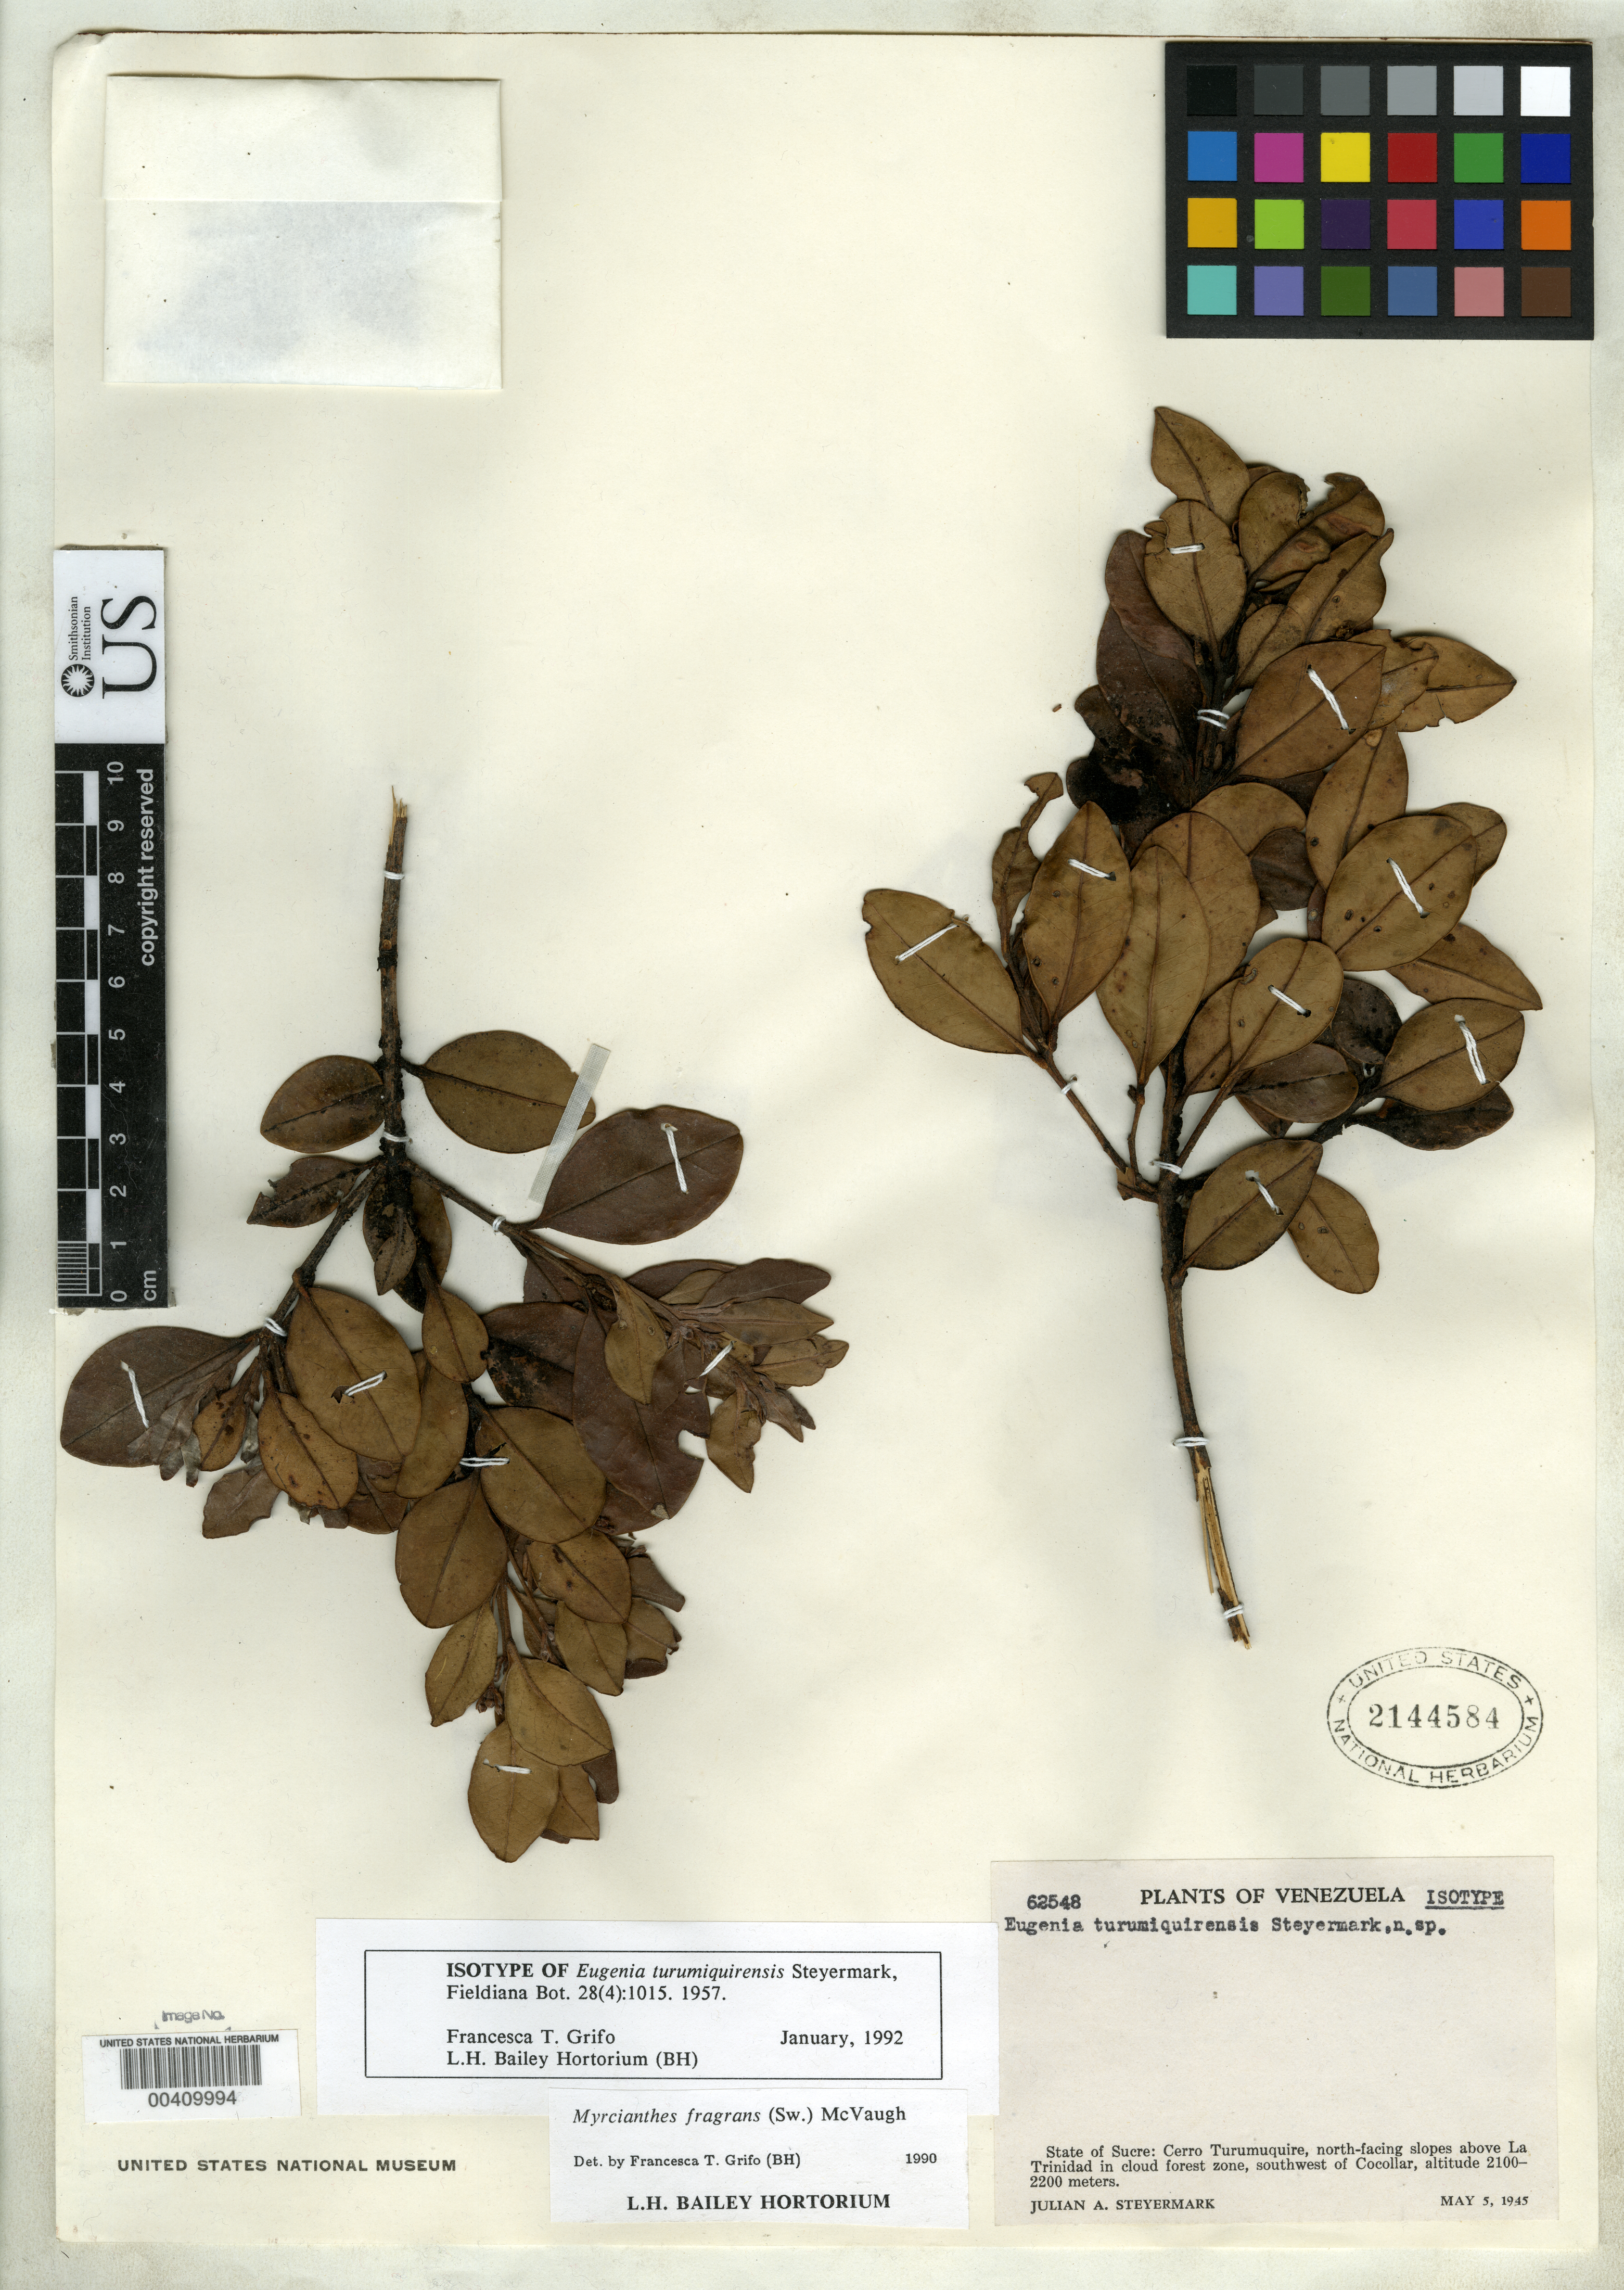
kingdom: Plantae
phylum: Tracheophyta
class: Magnoliopsida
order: Myrtales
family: Myrtaceae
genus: Eugenia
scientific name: Eugenia turumiquirensis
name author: Standl.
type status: Isotype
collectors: J. Steyermark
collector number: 62548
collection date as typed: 05 May 1945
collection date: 1945-05-05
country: Venezuela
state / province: Sucre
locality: Cerro Turumuquire, N facing slopes of La Trinidad, SW of Cocollar.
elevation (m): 2100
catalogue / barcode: US 2144584